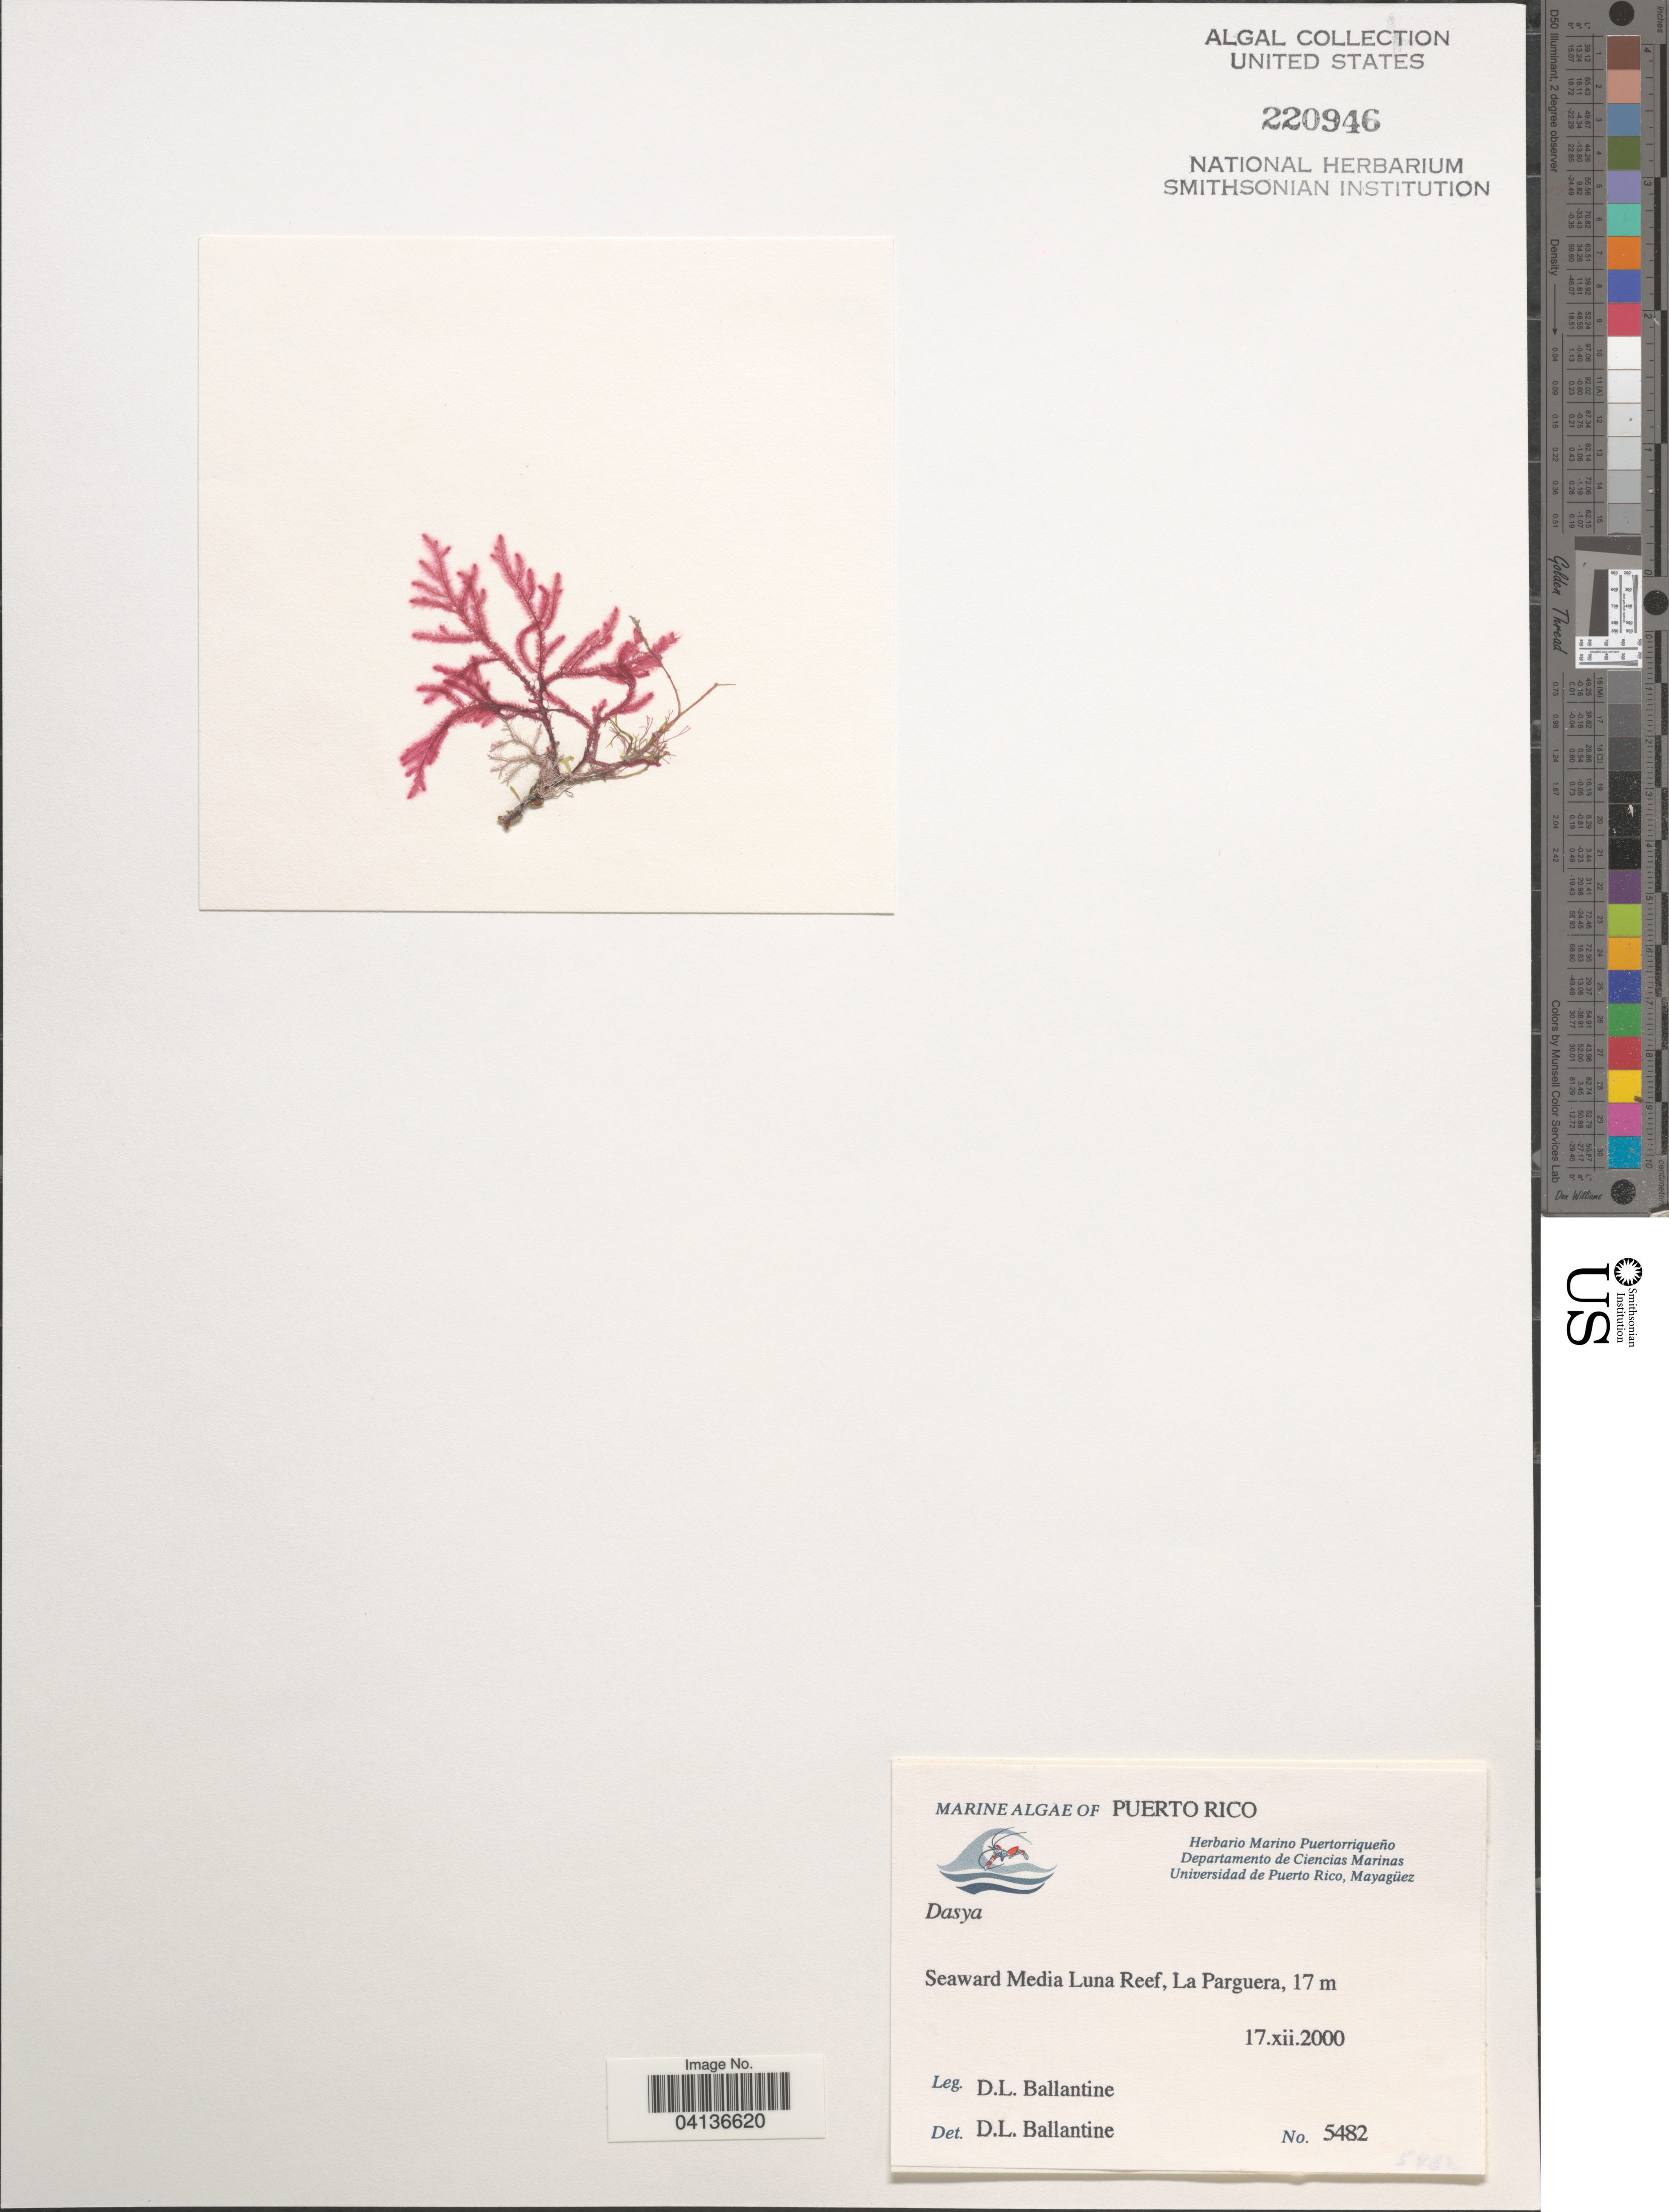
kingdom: Plantae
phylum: Rhodophyta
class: Florideophyceae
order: Ceramiales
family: Dasyaceae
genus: Dasya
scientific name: Dasya sp.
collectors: D.L. Ballantine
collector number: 5482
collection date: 2000-12-17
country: Puerto Rico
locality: Seaward Media Luna Reef, La Parguera.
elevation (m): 17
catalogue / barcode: US 220946